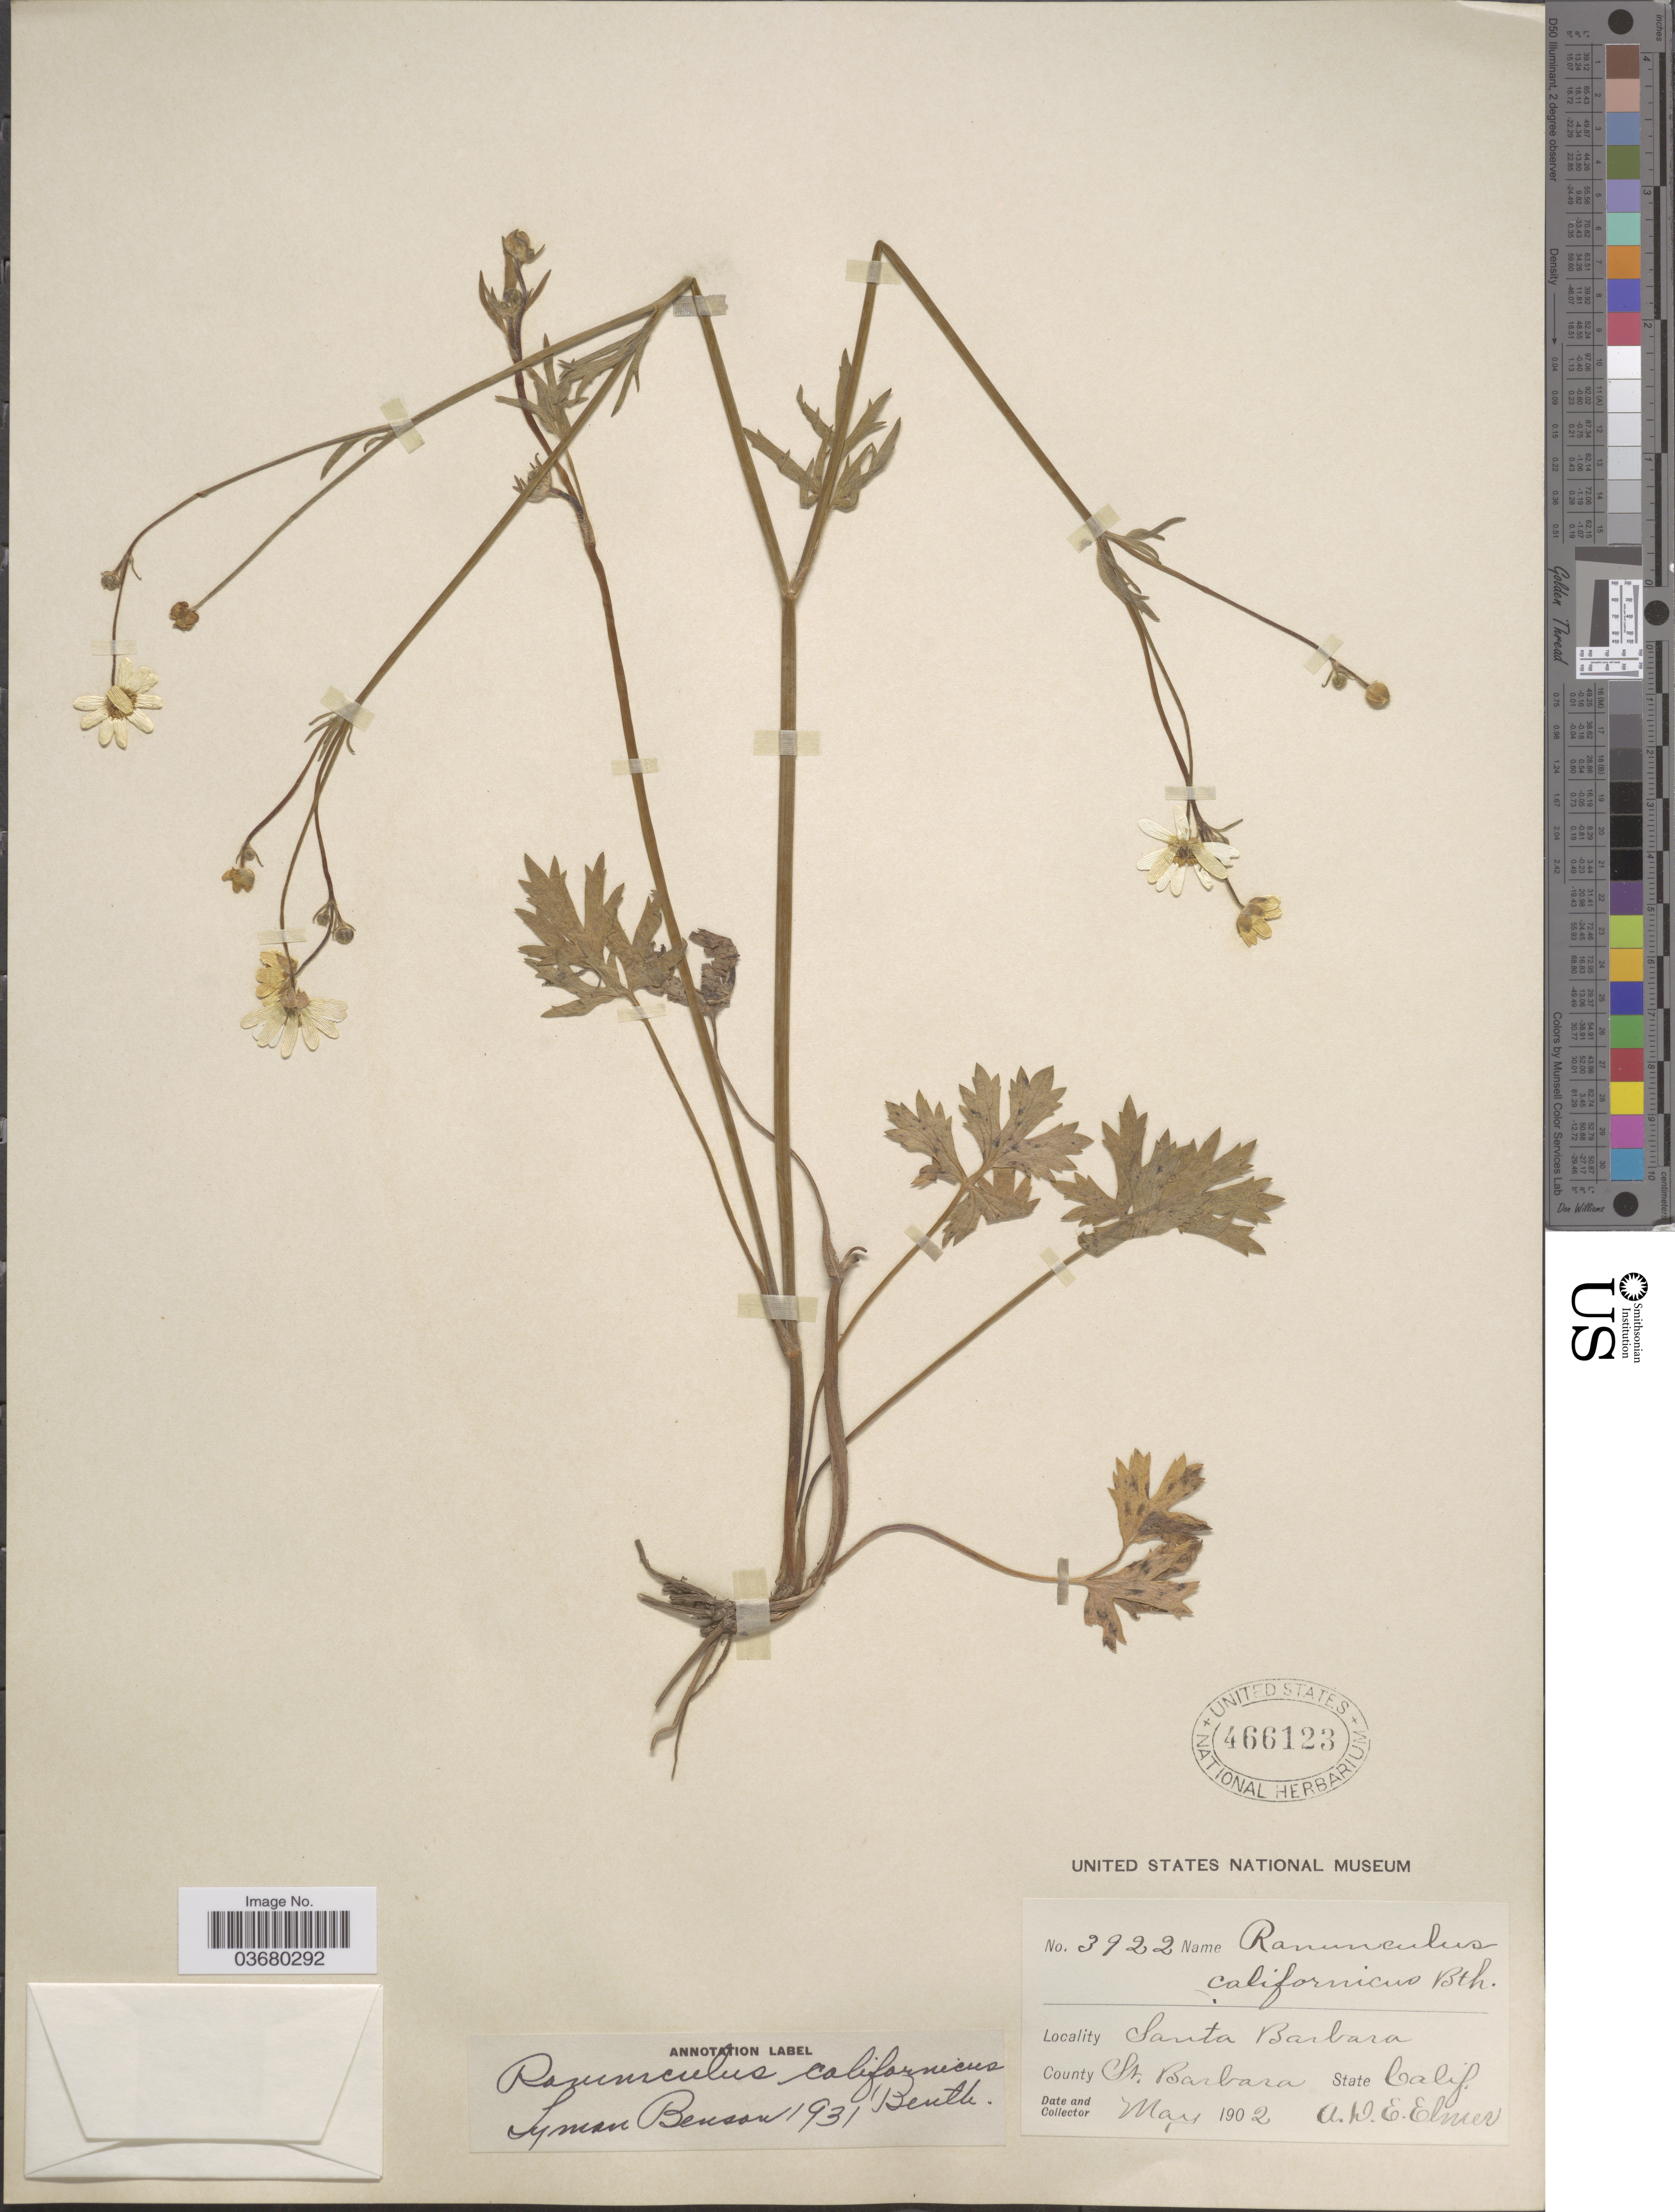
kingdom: Plantae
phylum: Tracheophyta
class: Magnoliopsida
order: Ranunculales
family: Ranunculaceae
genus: Ranunculus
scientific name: Ranunculus californicus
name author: Benth.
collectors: A. D. E. Elmer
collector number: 3922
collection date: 1902-05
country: United States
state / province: California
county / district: Santa Barbara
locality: Santa Barbara. County St. Barbara.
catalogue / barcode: US 466123